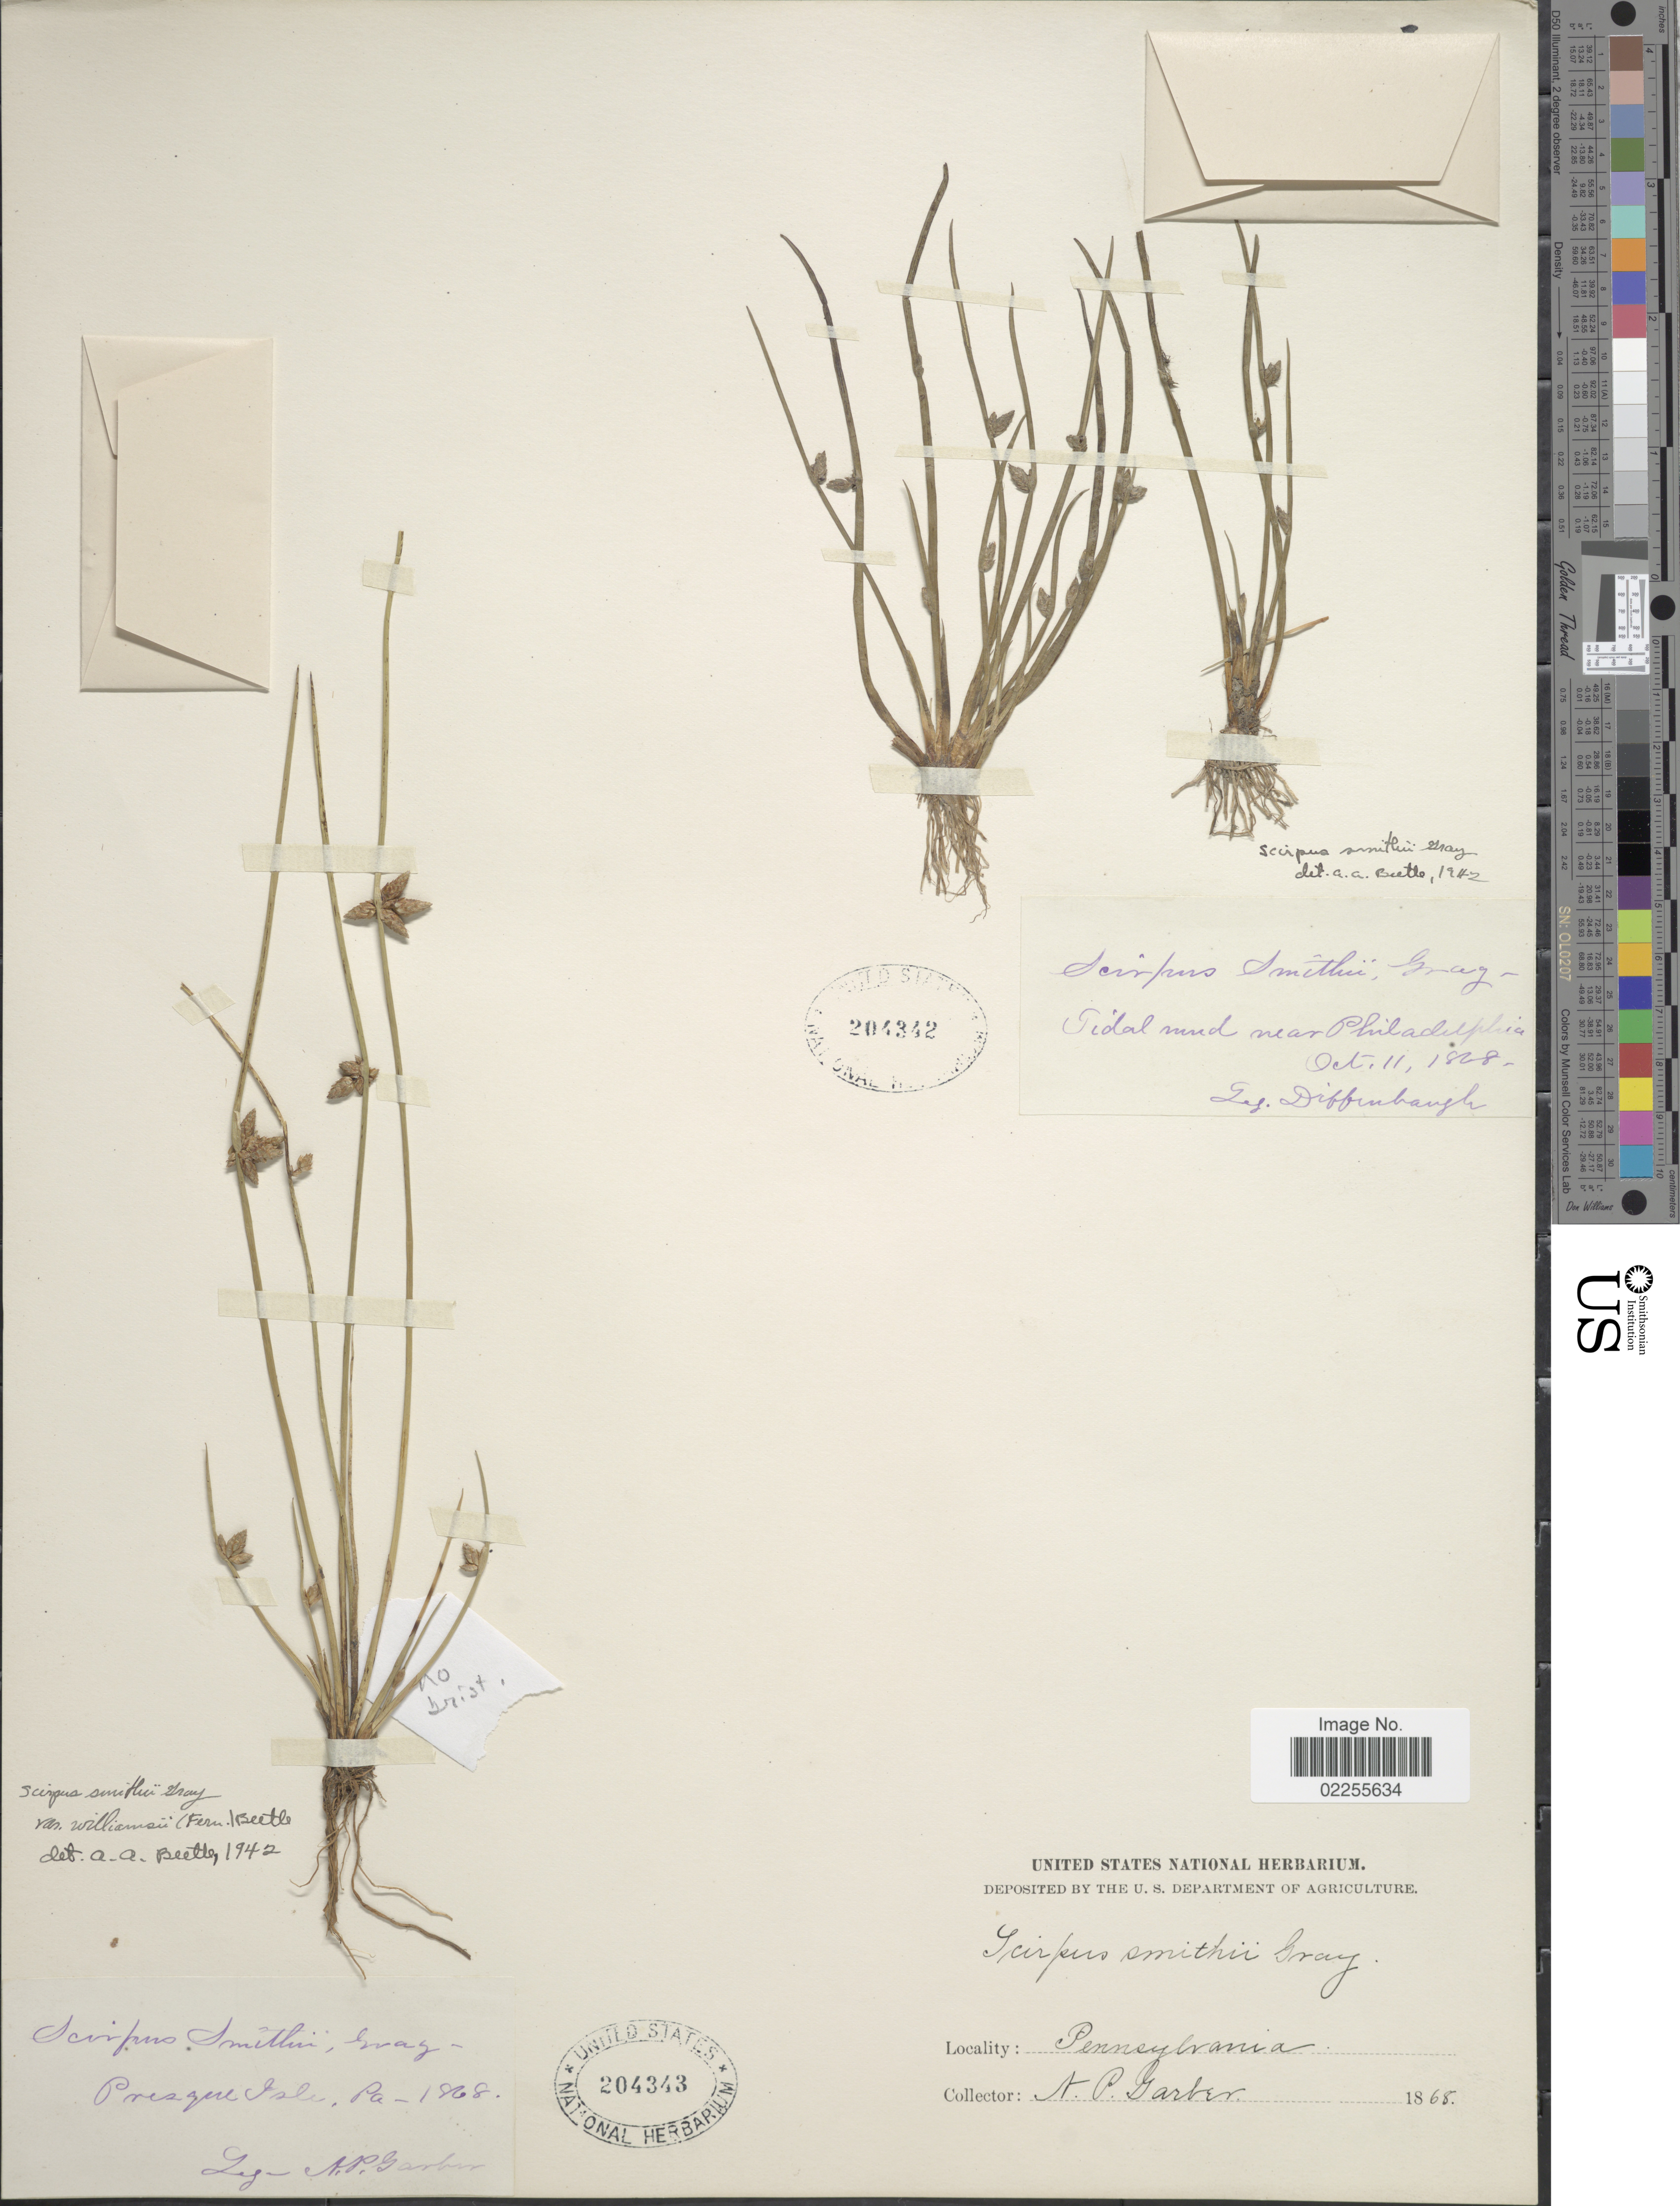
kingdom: Plantae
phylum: Tracheophyta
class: Liliopsida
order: Poales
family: Cyperaceae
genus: Schoenoplectus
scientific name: Schoenoplectus smithii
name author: (A. Gray) Soják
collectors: A. P. Garber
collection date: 1868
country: United States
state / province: Pennsylvania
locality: Presque Isle.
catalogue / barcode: US 204343